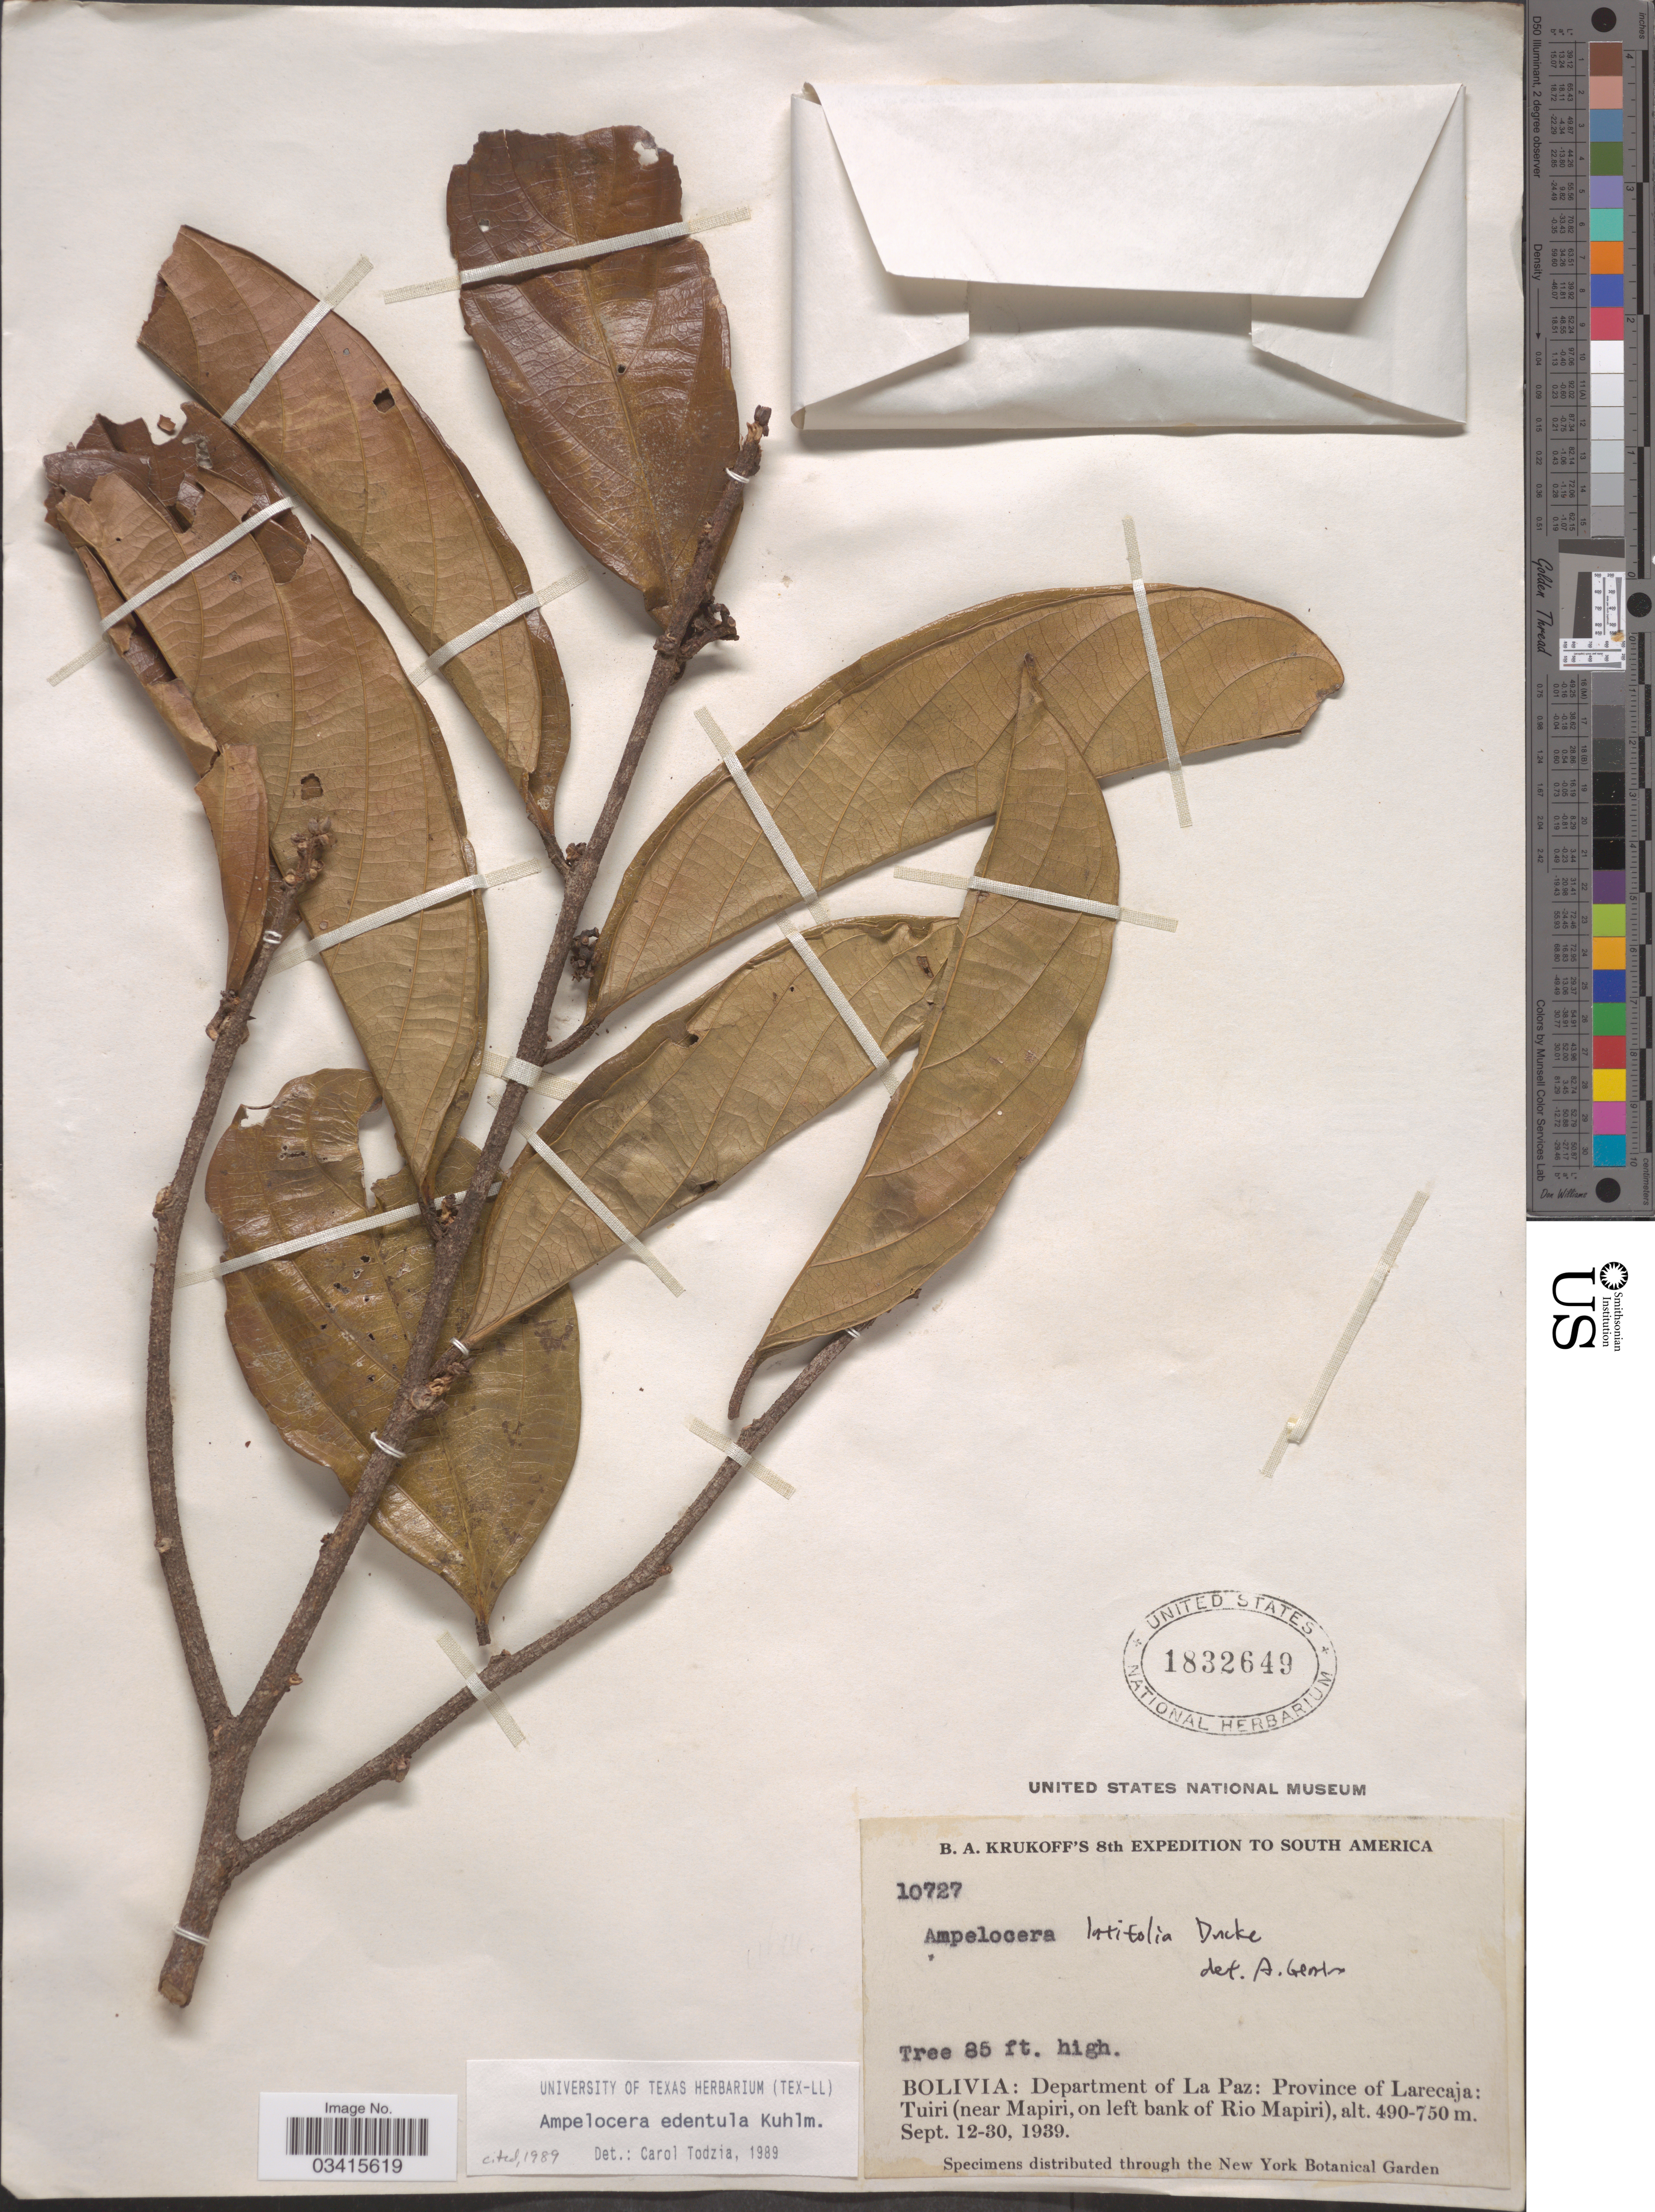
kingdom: Plantae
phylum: Tracheophyta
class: Magnoliopsida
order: Rosales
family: Cannabaceae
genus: Ampelocera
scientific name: Ampelocera edentula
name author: Kuhlm.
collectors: B. A. Krukoff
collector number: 10727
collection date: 1930-09-12/1939-09-30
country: Bolivia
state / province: La Paz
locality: Department of La Paz: Province of Larecaja: Tuiri (near Mapiri, on left bank of Rio Mapiri).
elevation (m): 490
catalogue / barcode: US 1832649